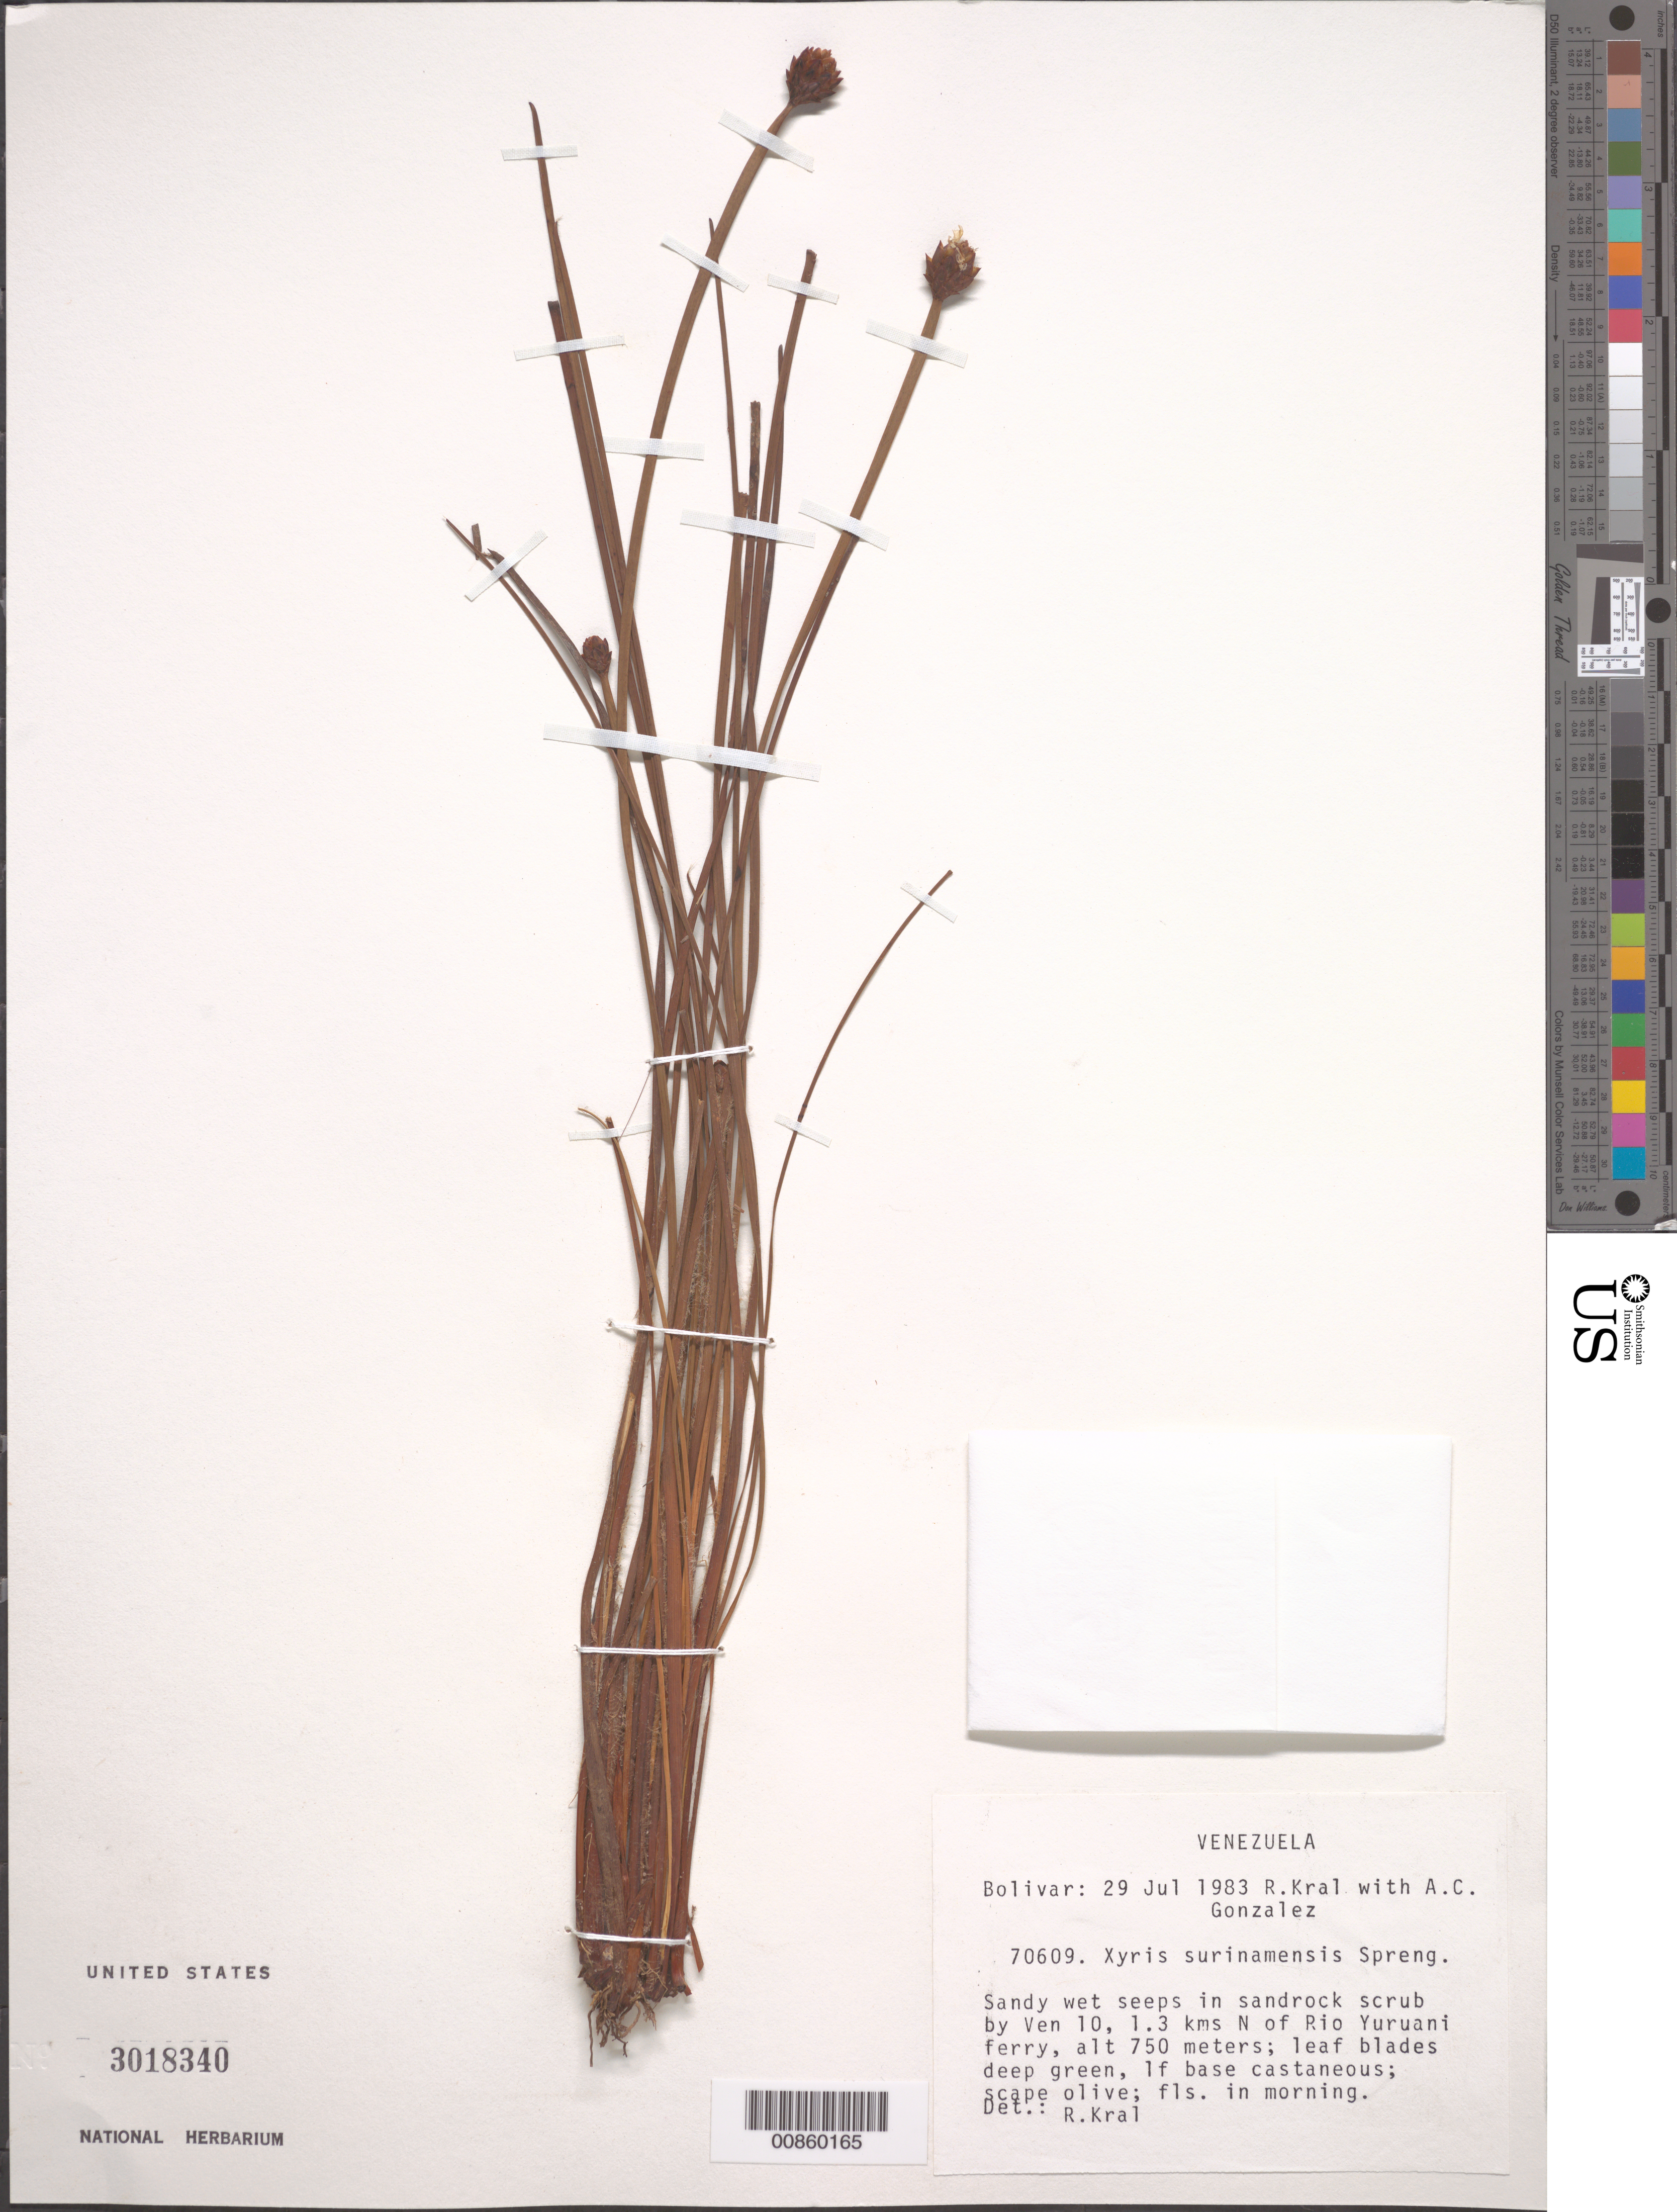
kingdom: Plantae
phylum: Tracheophyta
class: Liliopsida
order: Poales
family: Xyridaceae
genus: Xyris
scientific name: Xyris surinamensis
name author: A. Spreng.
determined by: Kral, Robert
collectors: R. Kral & A. C. González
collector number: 70609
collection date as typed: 29-Jul-83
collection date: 1983-07-29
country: Venezuela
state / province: Bolívar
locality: Ven. 10, 1.3 km N of Río Yuruani ferry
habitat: Sandy wet seeps in sandrock scrub.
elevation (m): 750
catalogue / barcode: US 3018340